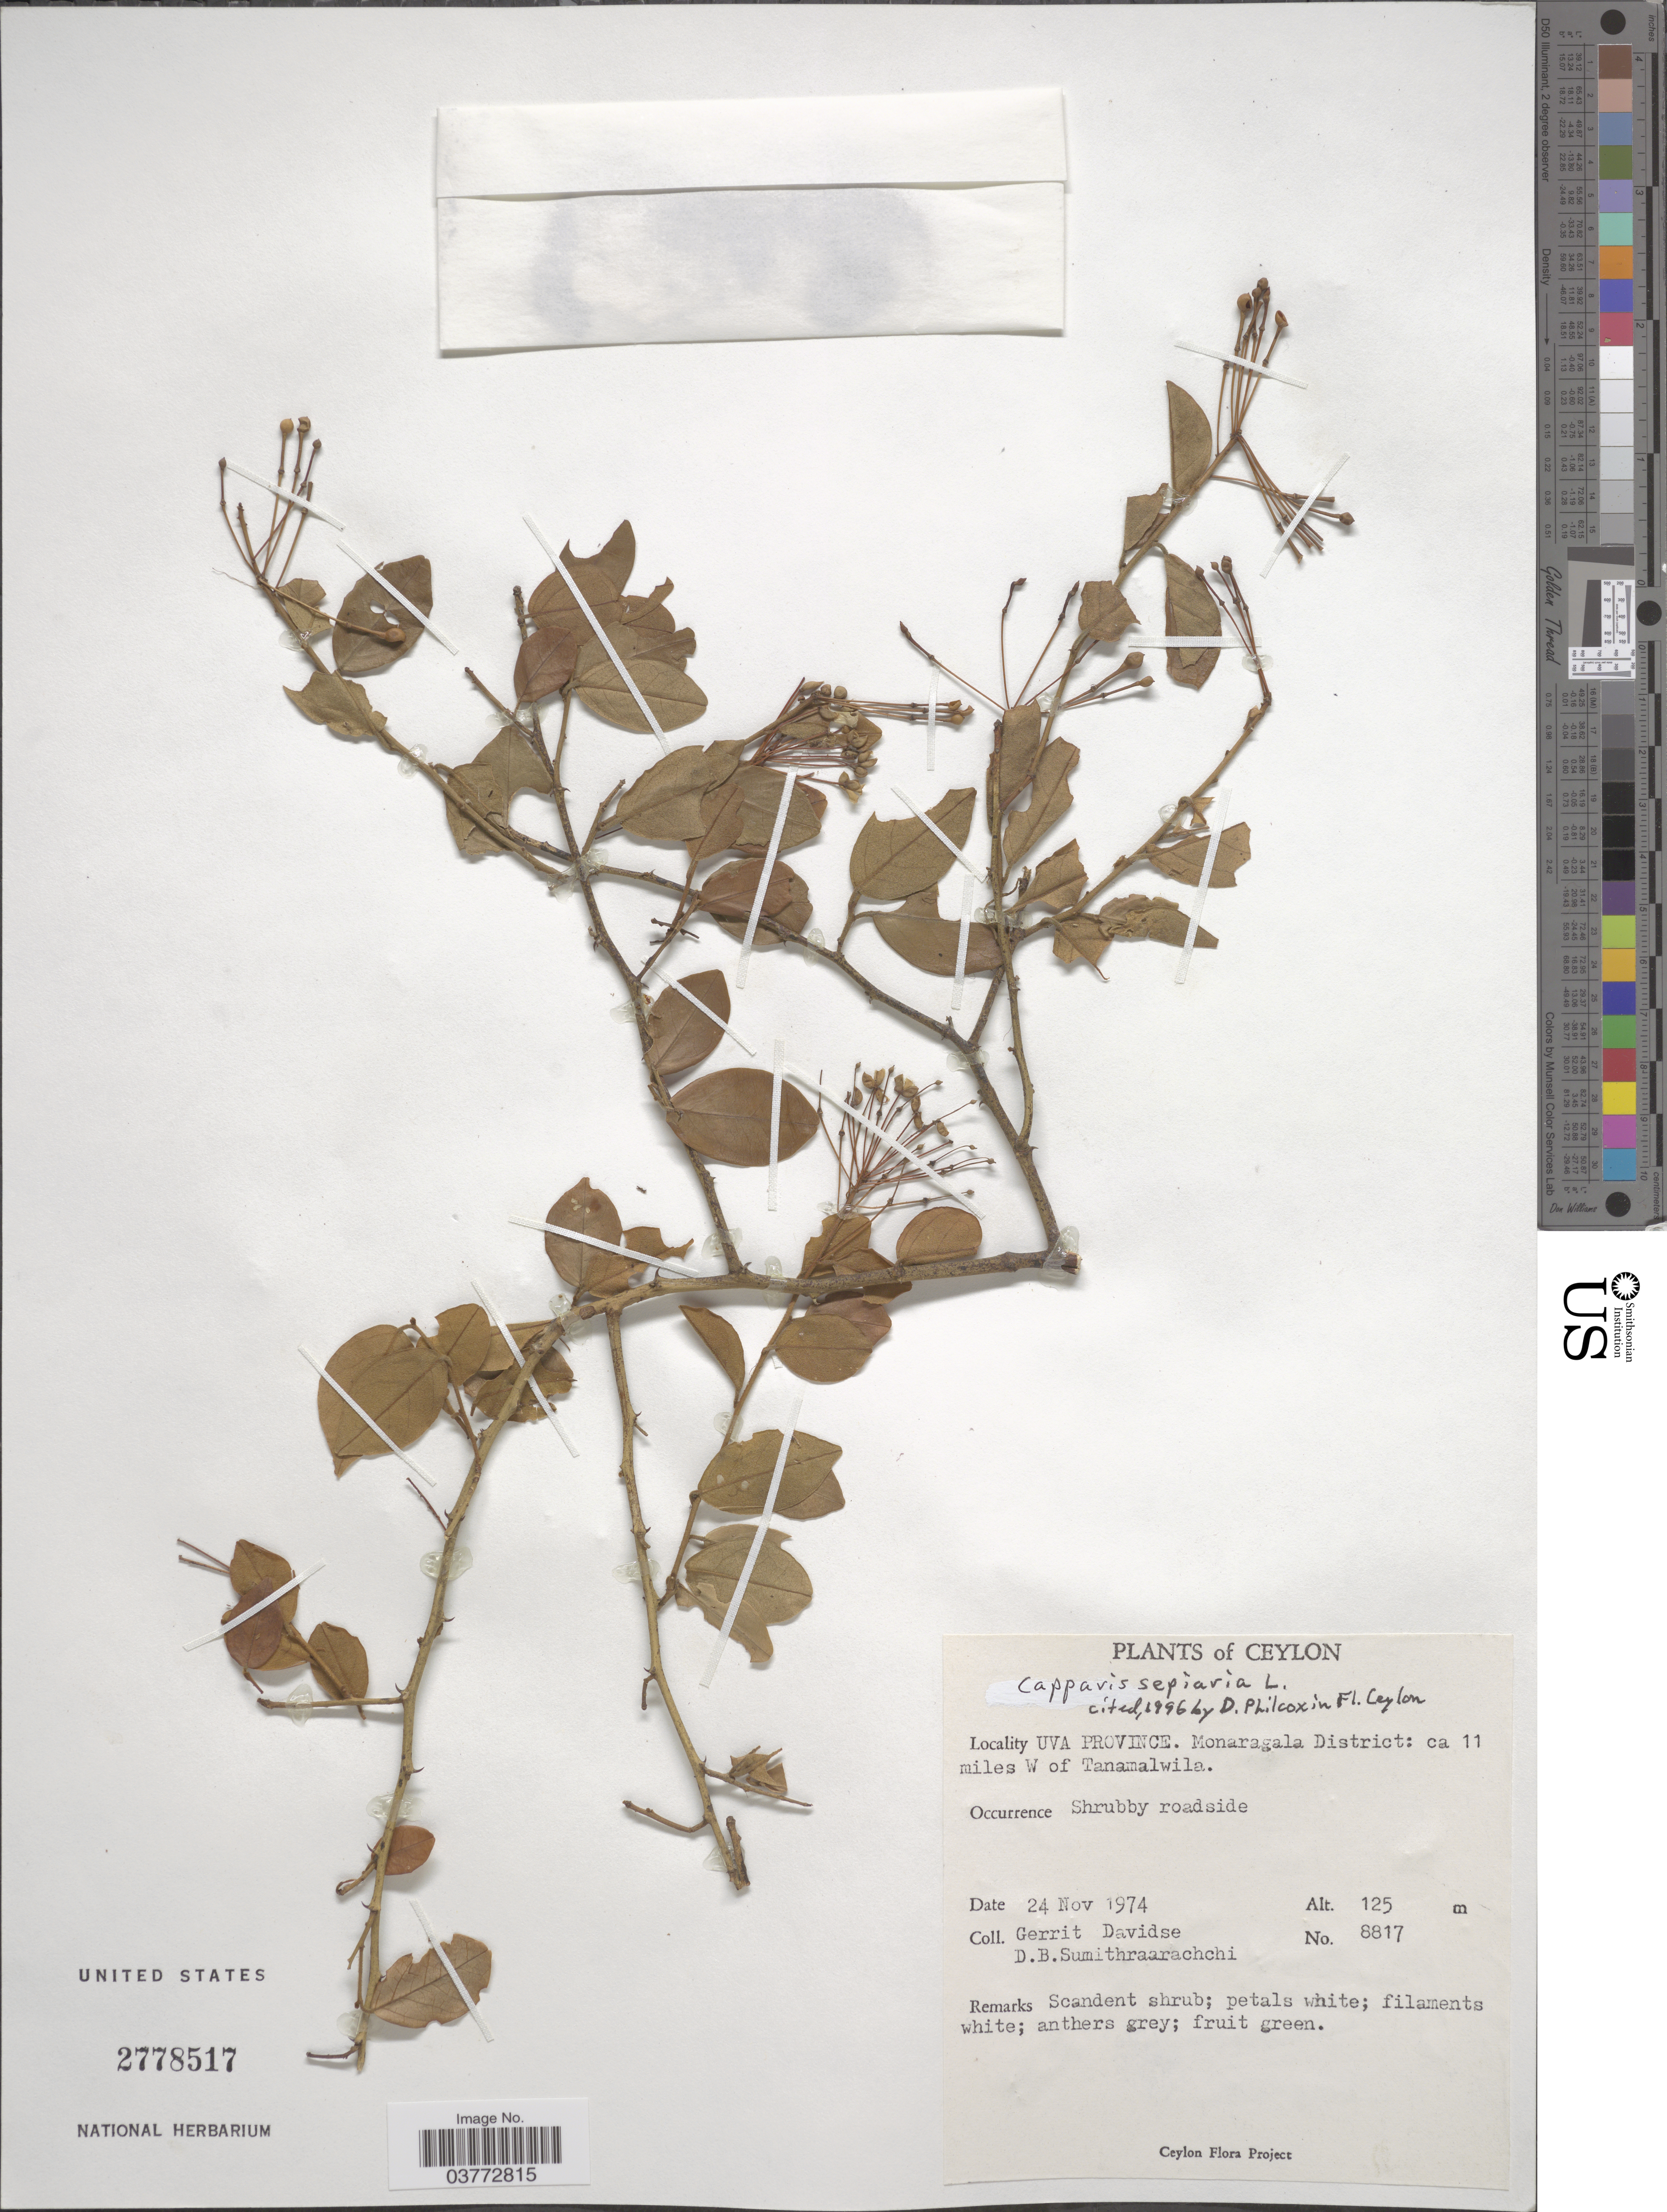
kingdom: Plantae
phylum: Tracheophyta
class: Magnoliopsida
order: Brassicales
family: Capparaceae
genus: Capparis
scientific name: Capparis sepiaria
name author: L.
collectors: G. Davidse & D. B. Sumithraarachchi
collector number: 8817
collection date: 1974-11-24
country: Sri Lanka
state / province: Uva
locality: Ceylon. Monaragala District: ca 11 miles W of Tanamalwila.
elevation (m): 125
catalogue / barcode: US 2778517